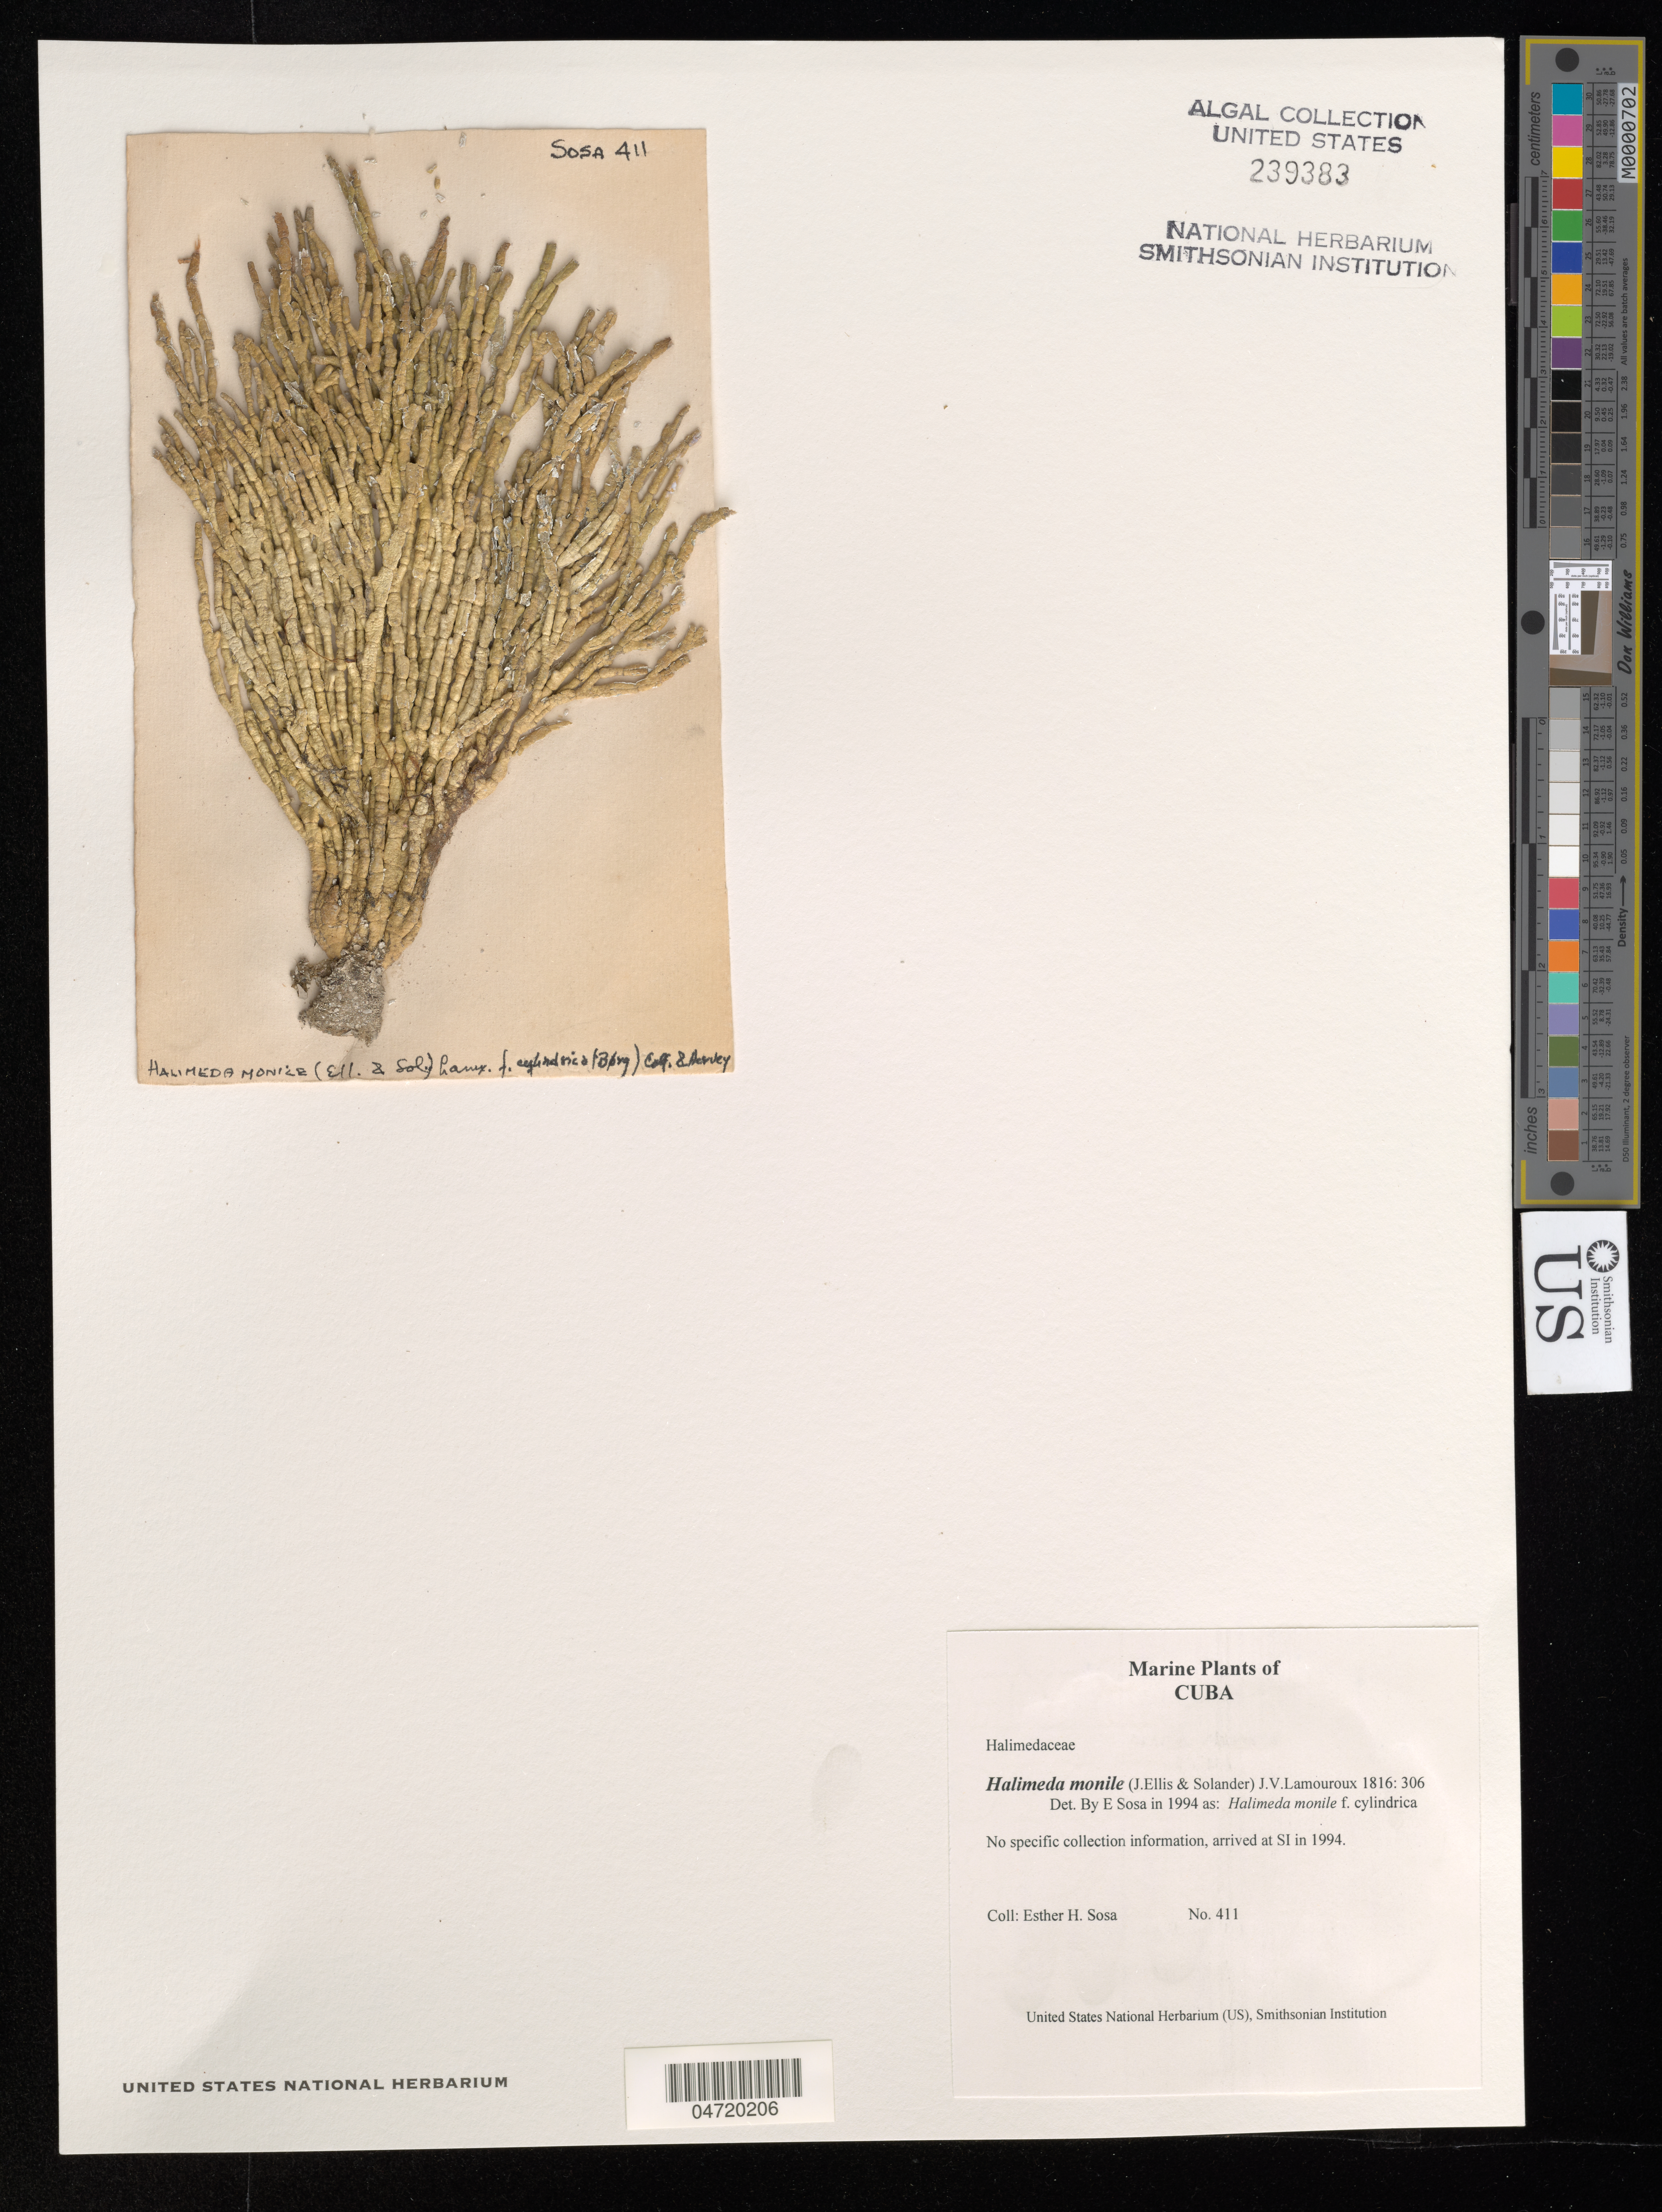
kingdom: Plantae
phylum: Chlorophyta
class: Ulvophyceae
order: Bryopsidales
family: Halimedaceae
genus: Halimeda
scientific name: Halimeda monile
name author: (J. Ellis & Sol.) J.V.Lamouroux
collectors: E. Sosa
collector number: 411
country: Cuba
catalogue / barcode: US 239383